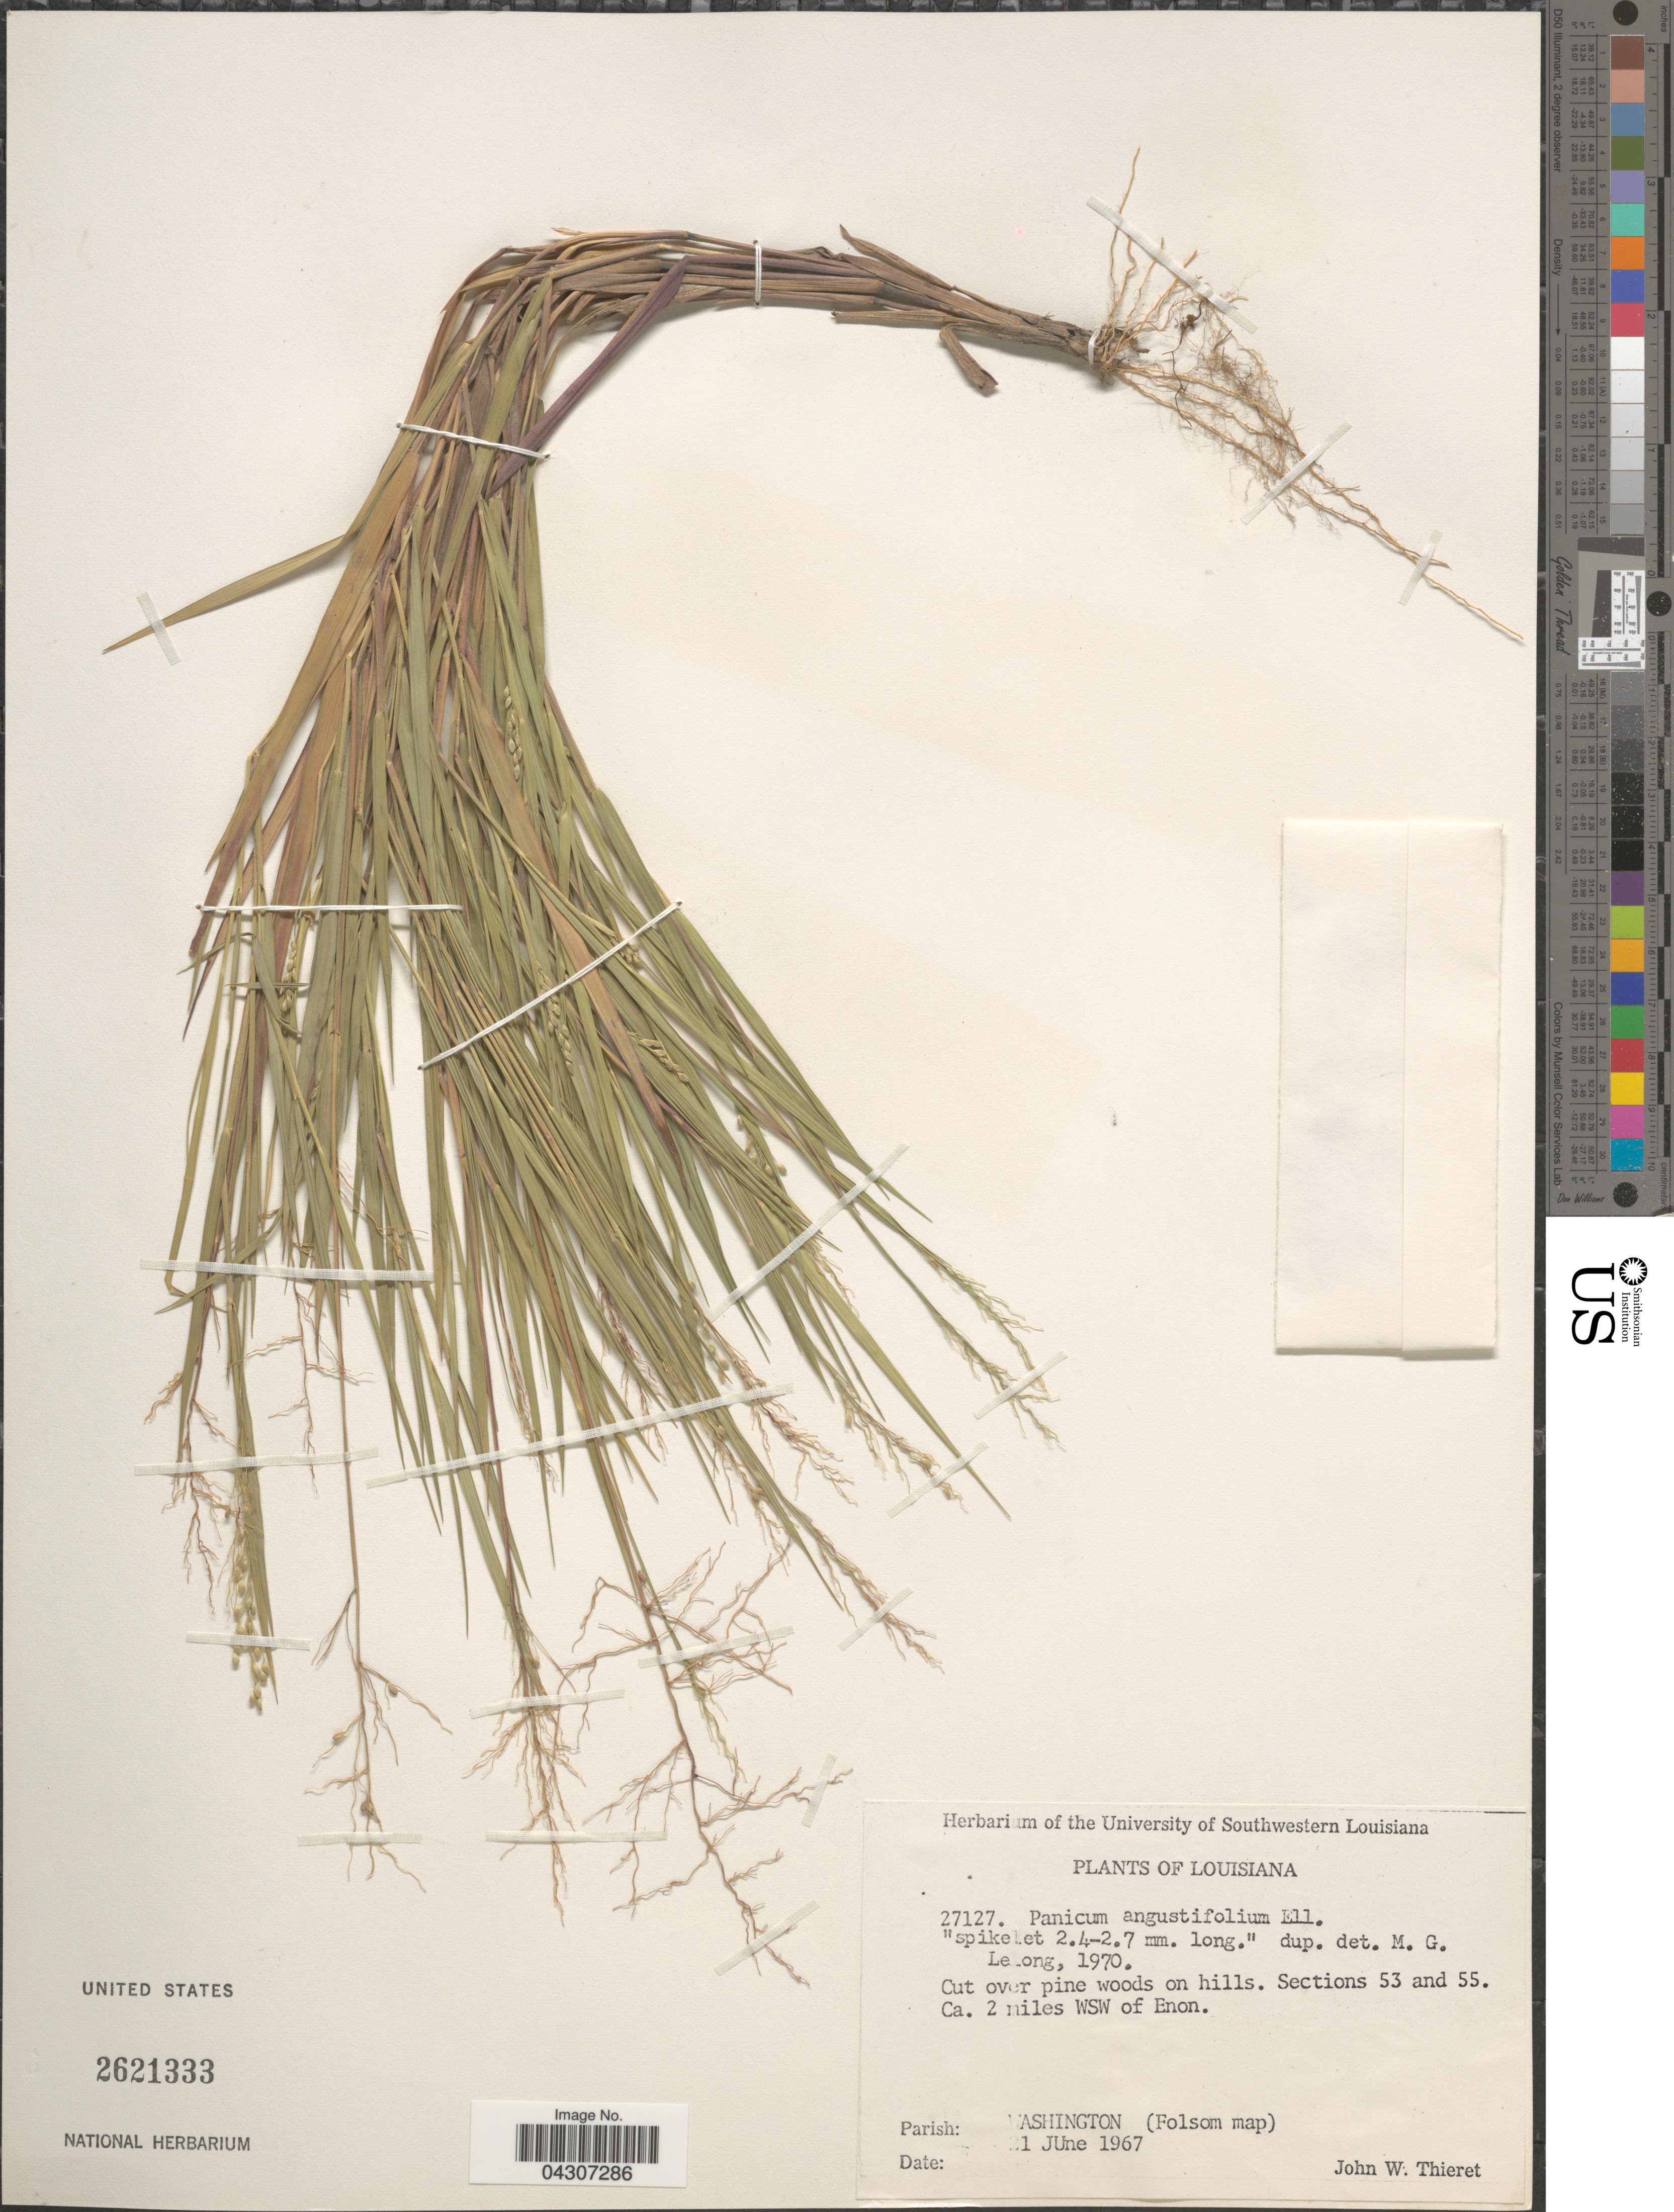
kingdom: Plantae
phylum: Tracheophyta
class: Liliopsida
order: Poales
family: Poaceae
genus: Dichanthelium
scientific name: Dichanthelium aciculare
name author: (Desv. ex Poir.) Gould & C.A. Clark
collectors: J. W. Thieret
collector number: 27127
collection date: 1967-06-01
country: United States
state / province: Louisiana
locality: Cut over pine woods on hills. Sections 53 and 55. Ca. 2 miles WSW of Enon. Parish: Washington (Folson map).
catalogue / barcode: US 2621333